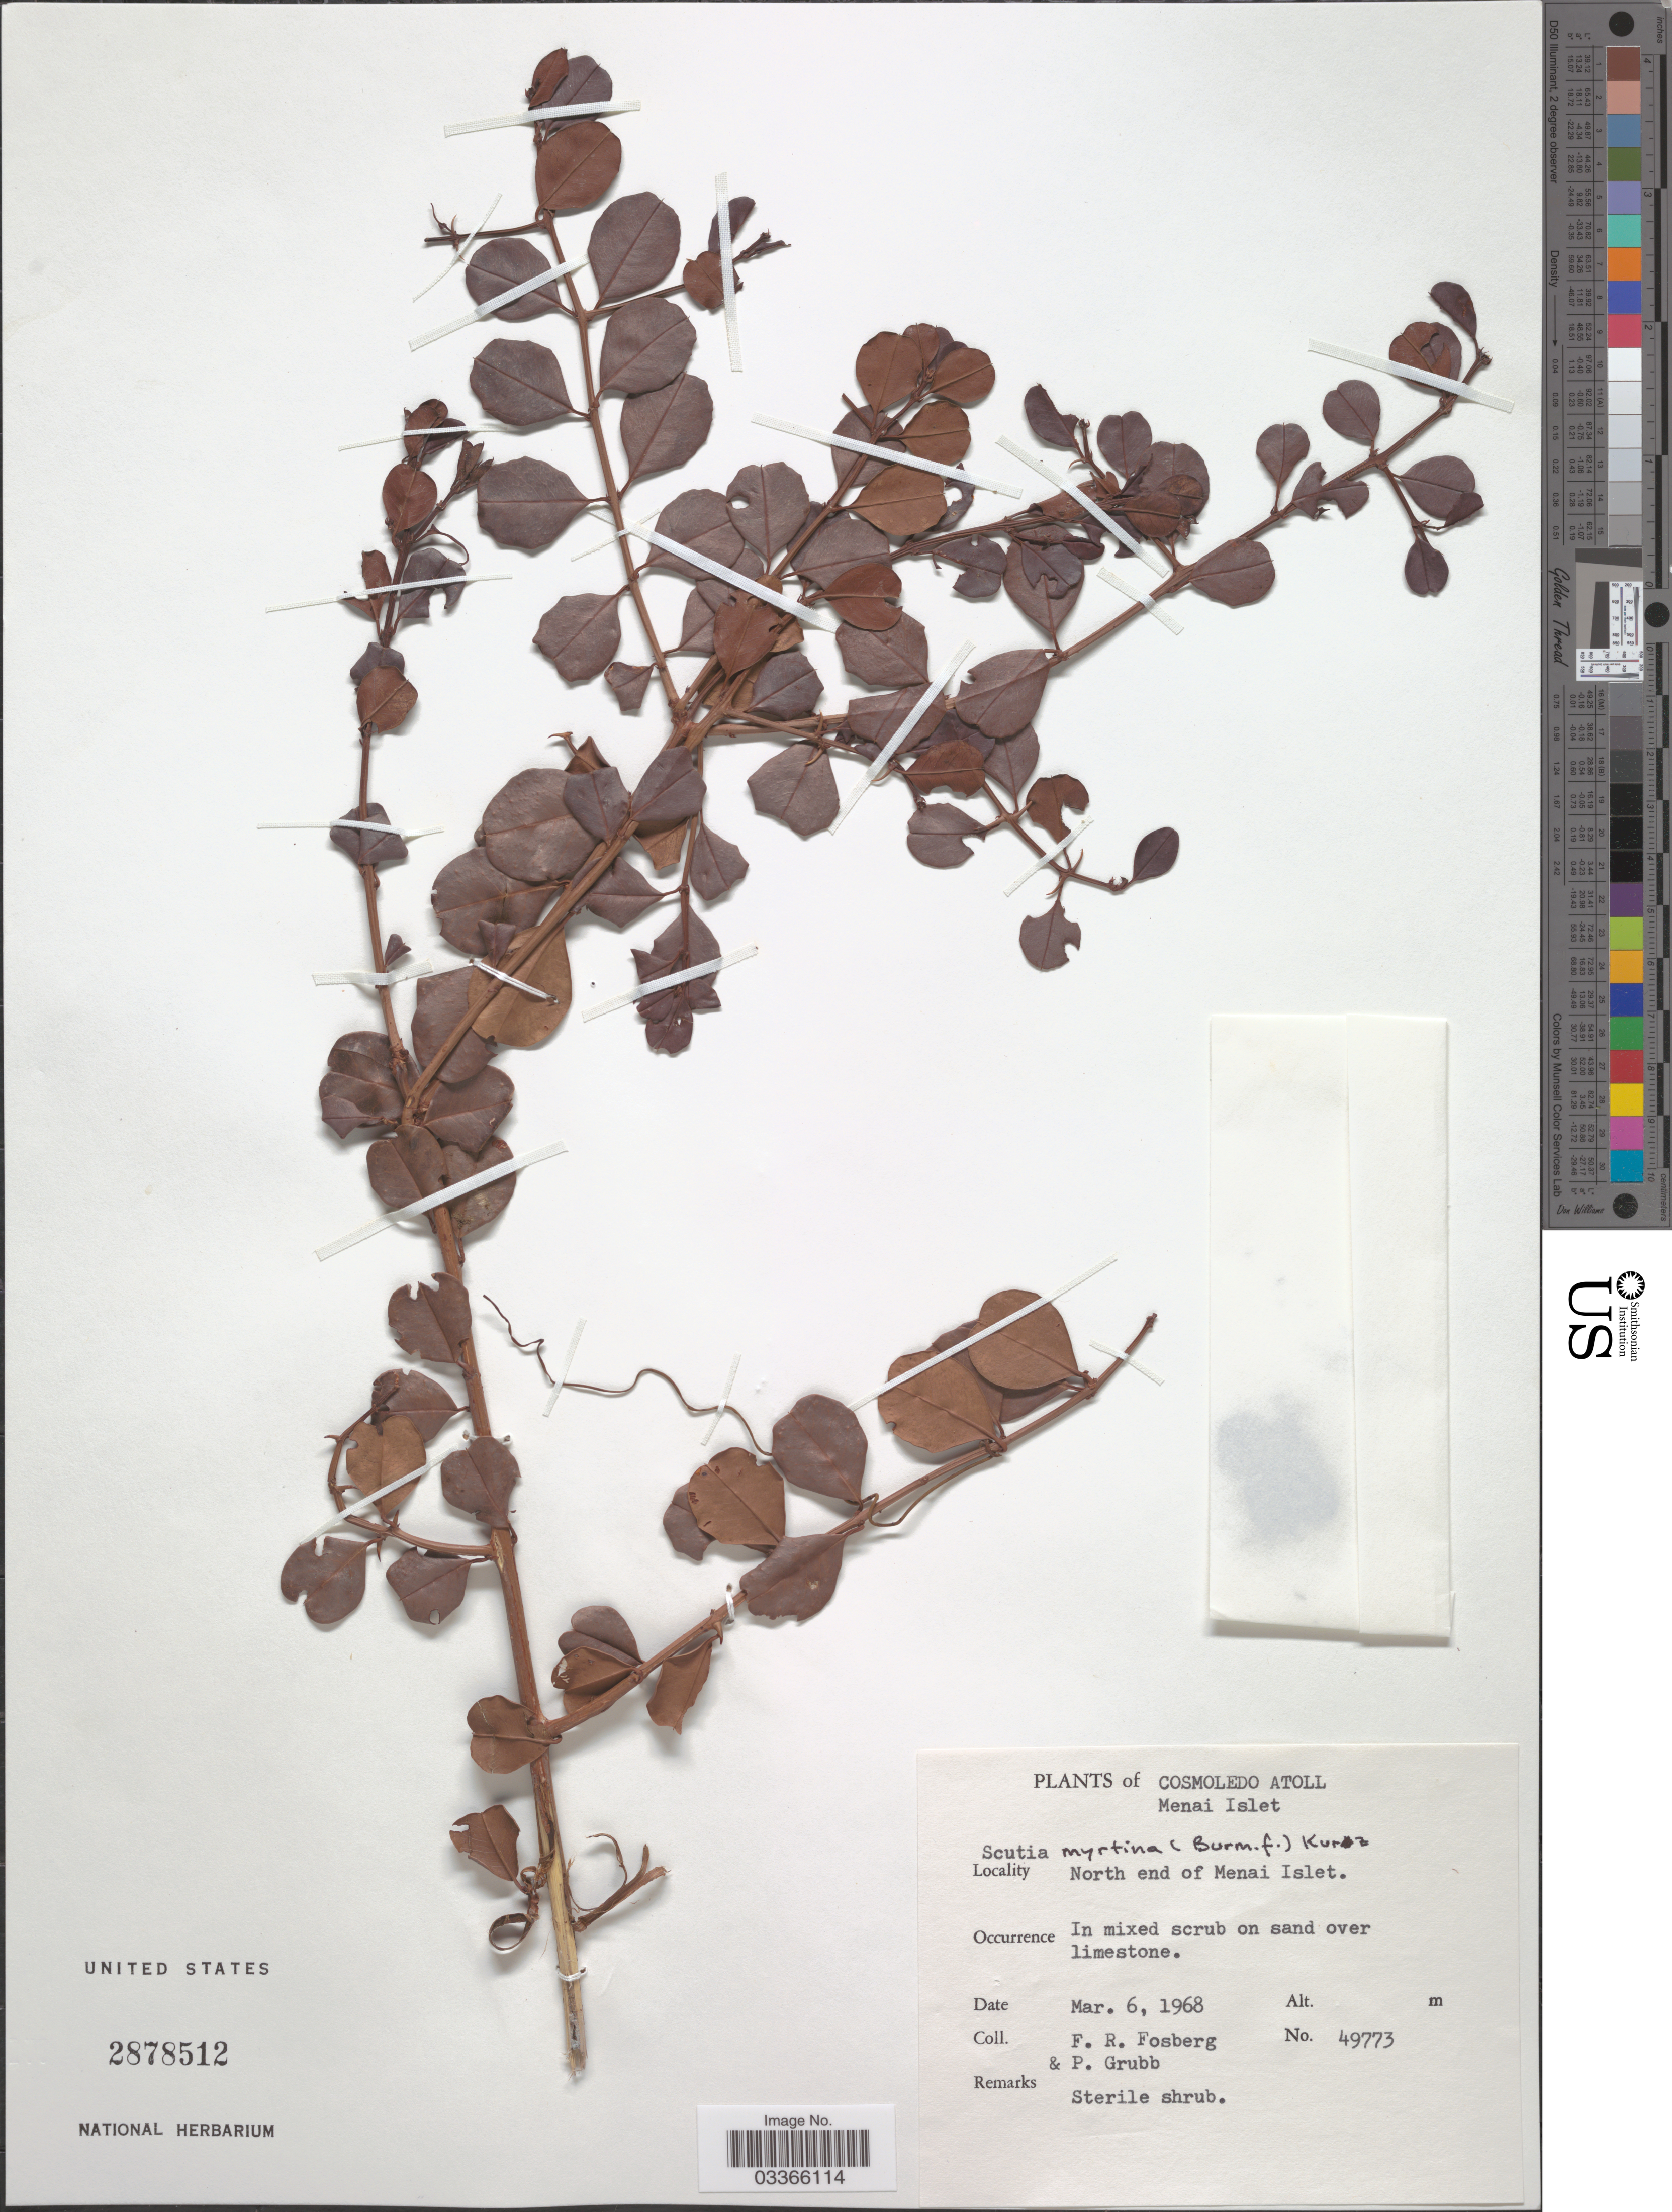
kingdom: Plantae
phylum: Tracheophyta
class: Magnoliopsida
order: Rosales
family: Rhamnaceae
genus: Scutia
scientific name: Scutia myrtina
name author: (Burm. f.) Kurz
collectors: F. R. Fosberg & P. J. Grubb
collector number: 49773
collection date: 1968-03-06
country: Seychelles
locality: Cosmoledo Atoll, Menai Islet, North end of Menai Islet.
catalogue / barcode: US 2878512